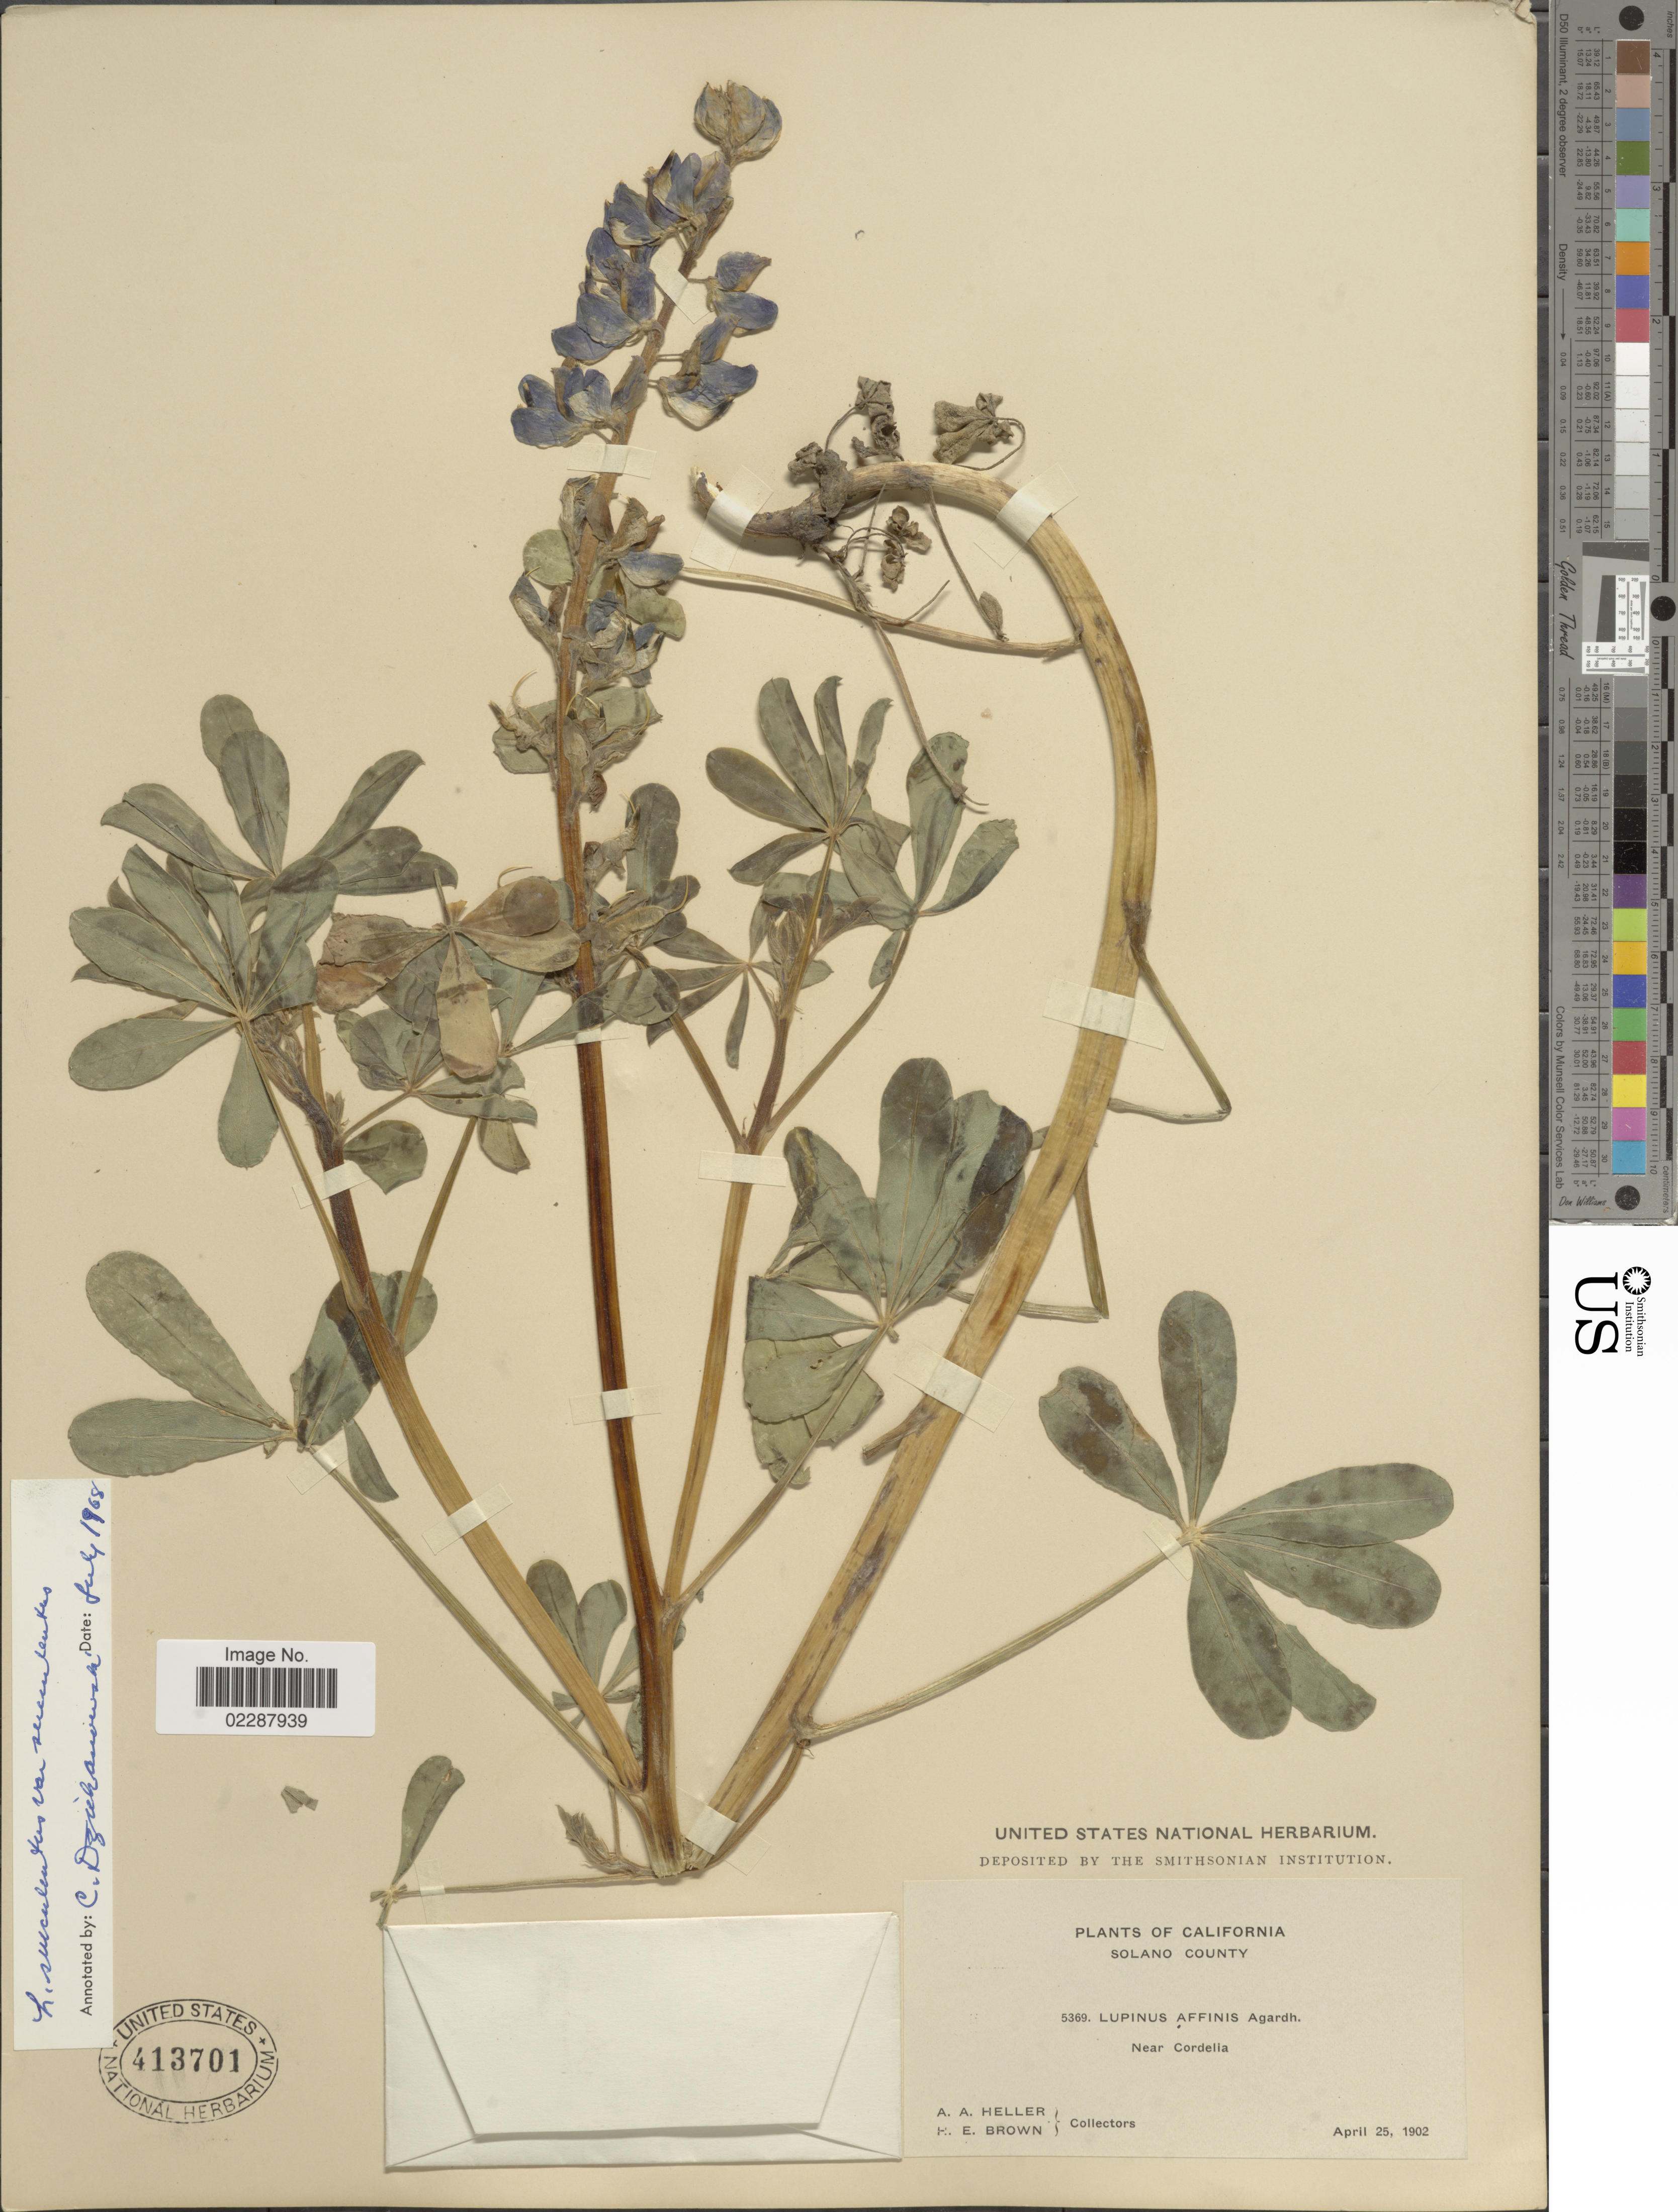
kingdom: Plantae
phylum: Tracheophyta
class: Magnoliopsida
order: Fabales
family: Fabaceae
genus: Lupinus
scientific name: Lupinus succulentus var. succulentus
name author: Douglas ex K. Koch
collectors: A. A. Heller & R. Brown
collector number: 5369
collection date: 1902-04-25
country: United States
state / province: California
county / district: Solano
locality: Solano County, Near Cordelia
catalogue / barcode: US 413701